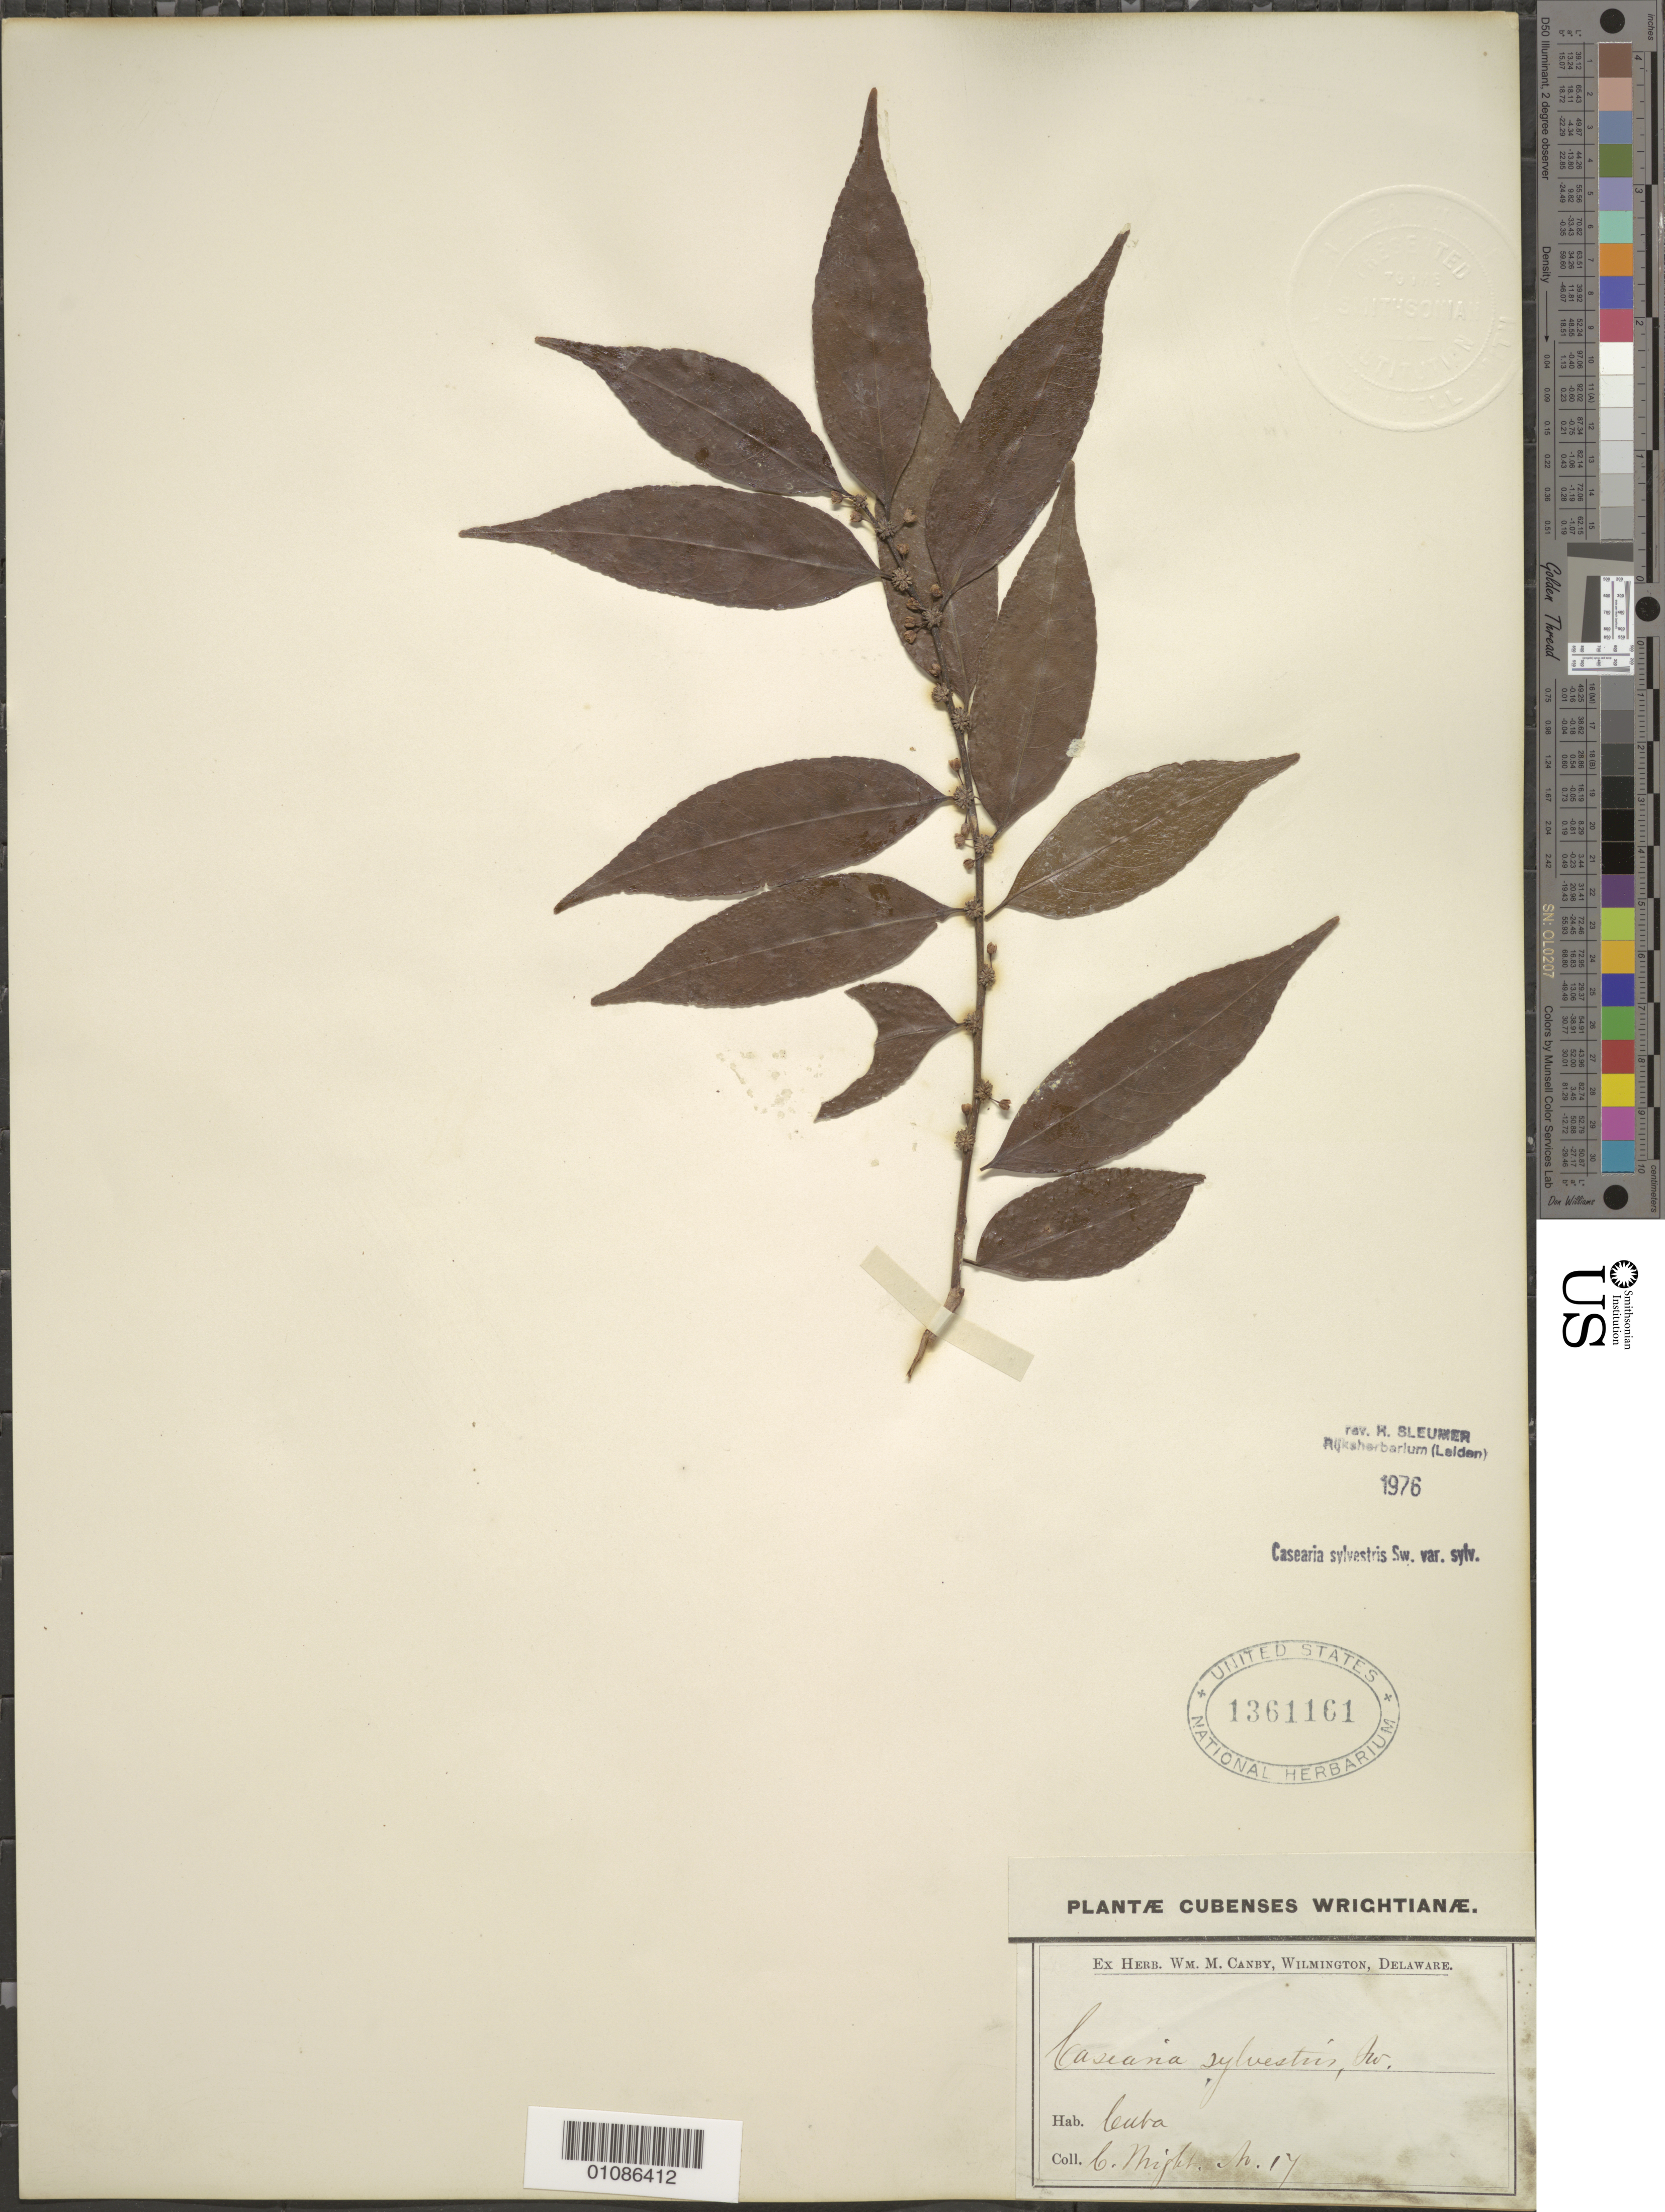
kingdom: Plantae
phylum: Tracheophyta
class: Magnoliopsida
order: Malpighiales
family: Salicaceae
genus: Casearia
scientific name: Casearia sylvestris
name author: Sw.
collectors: W. M. Canby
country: Cuba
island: Cuba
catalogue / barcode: US 1361161